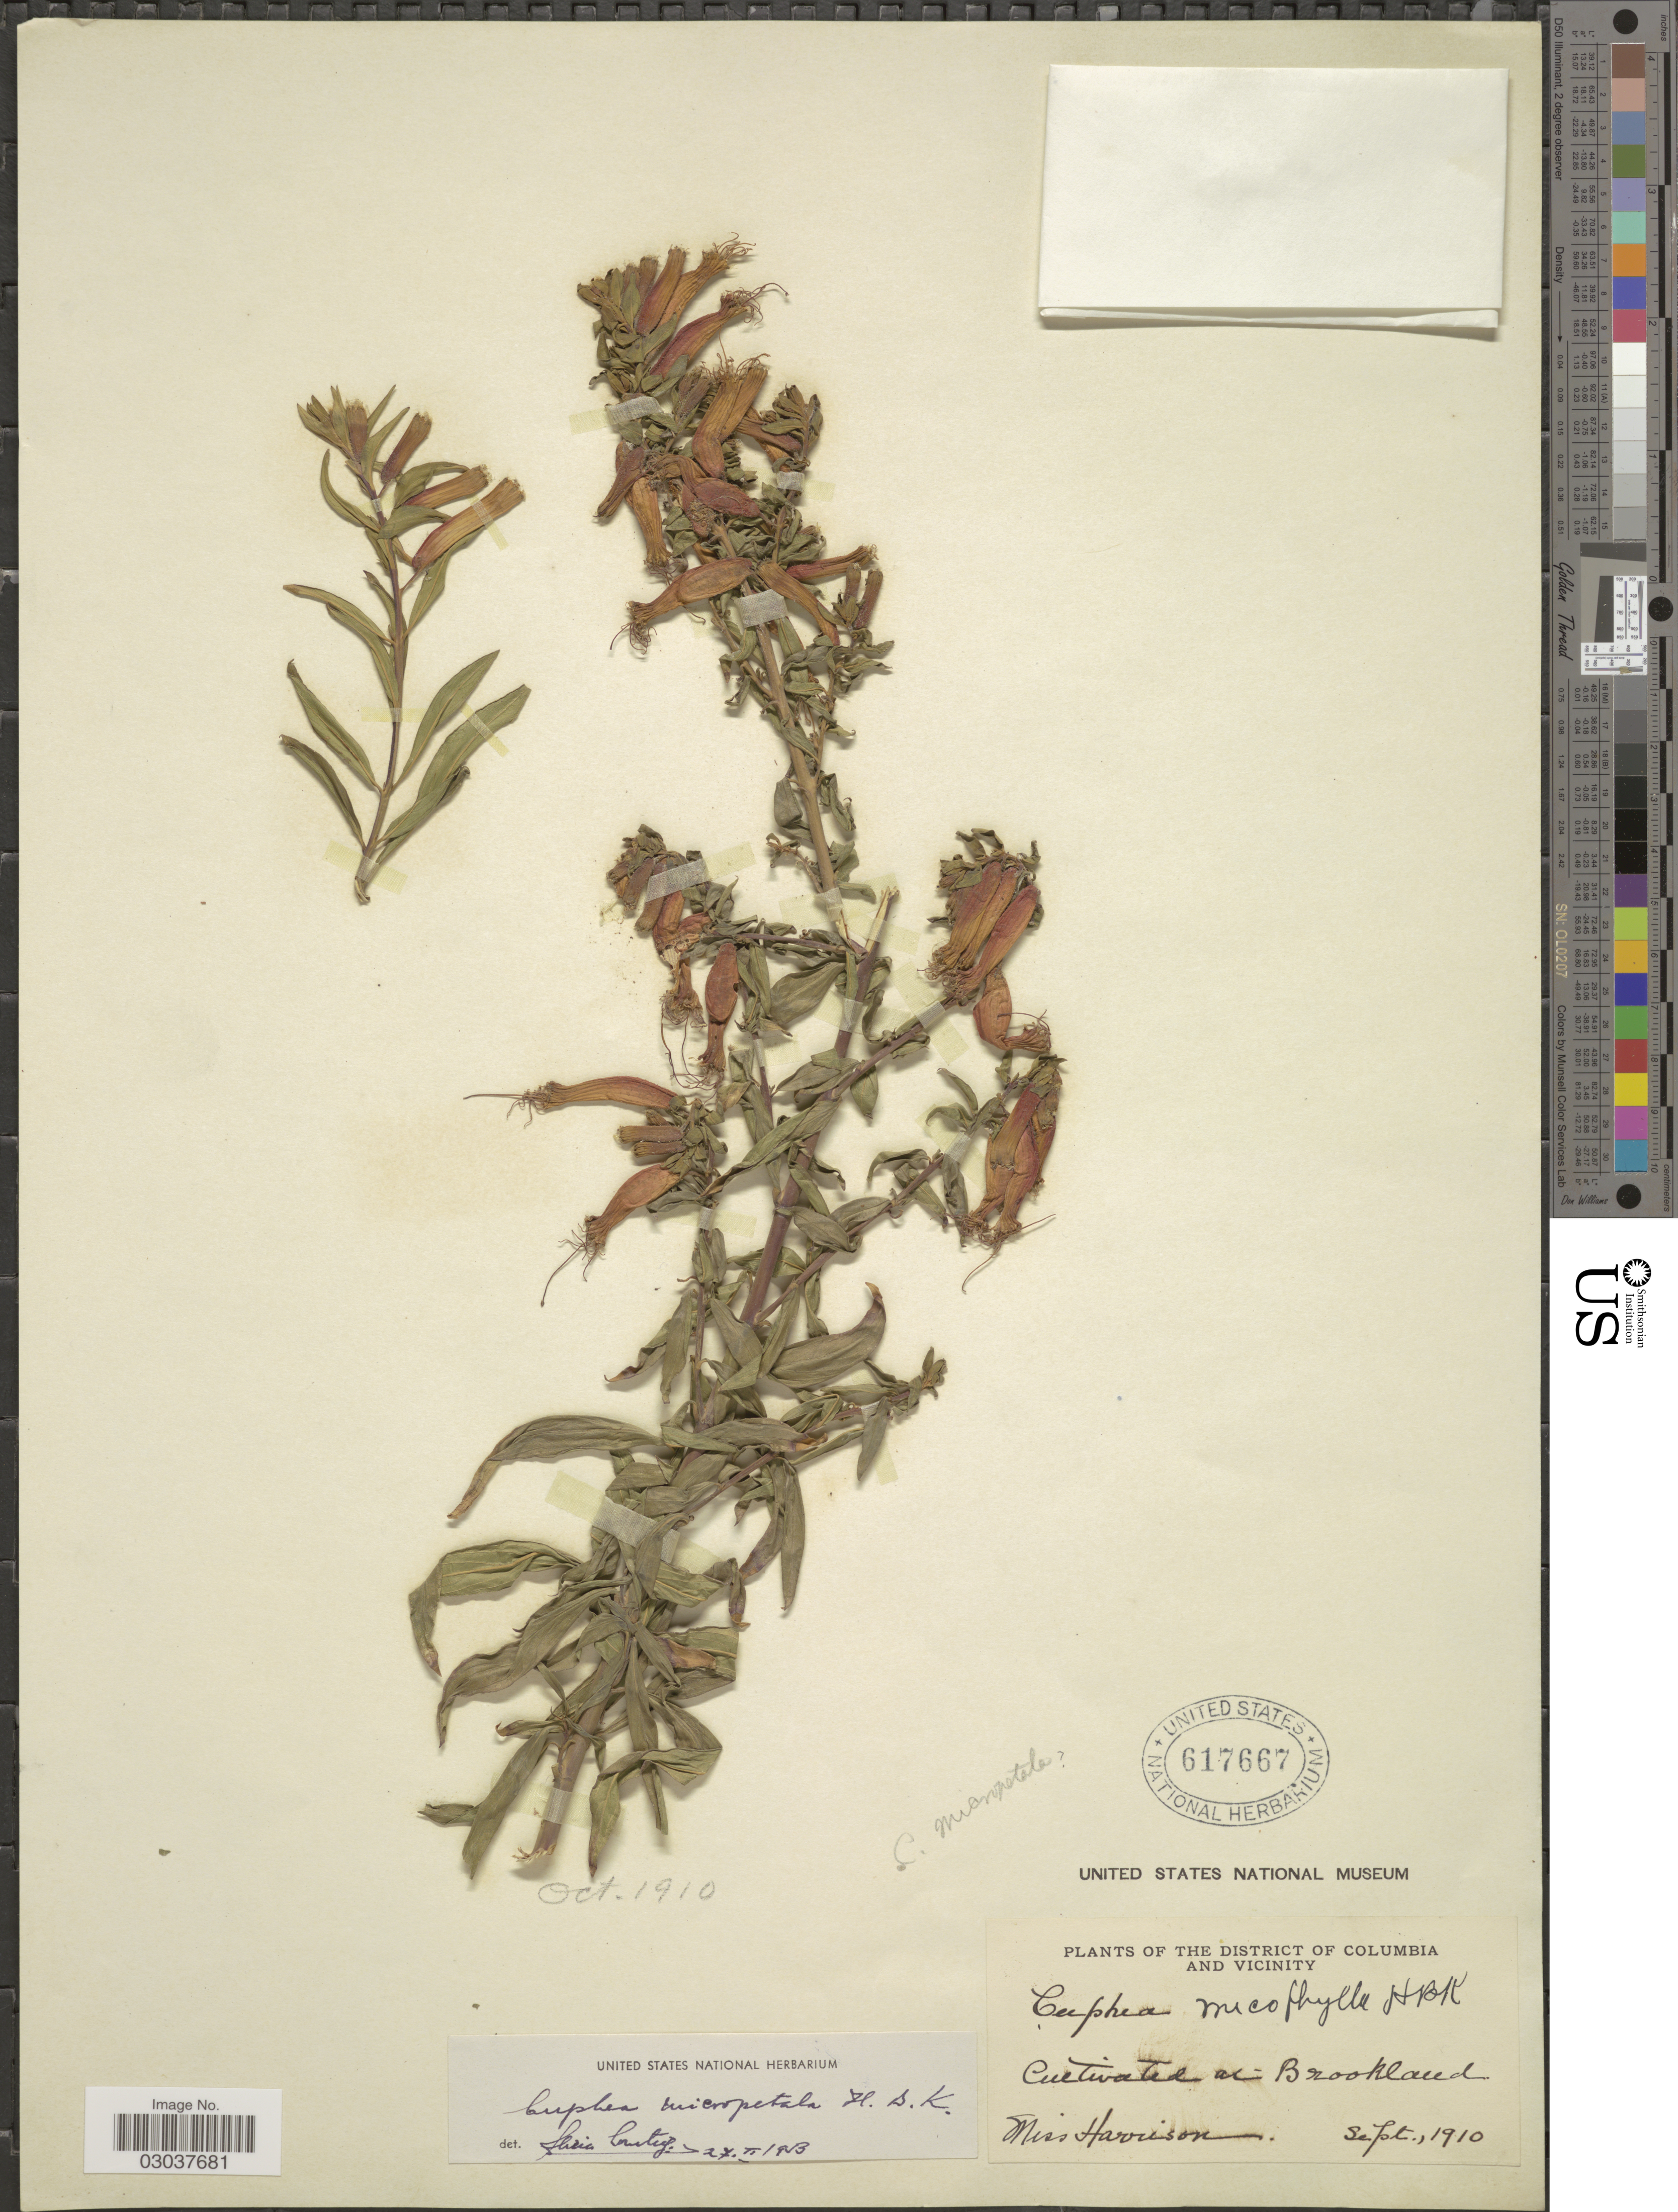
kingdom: Plantae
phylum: Tracheophyta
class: Magnoliopsida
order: Myrtales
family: Lythraceae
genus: Cuphea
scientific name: Cuphea micropetala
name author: Kunth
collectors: Miss Harrison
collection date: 1910-09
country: United States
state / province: District of Columbia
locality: The District of Columbia and vicinity. At Brookland.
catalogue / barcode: US 617667